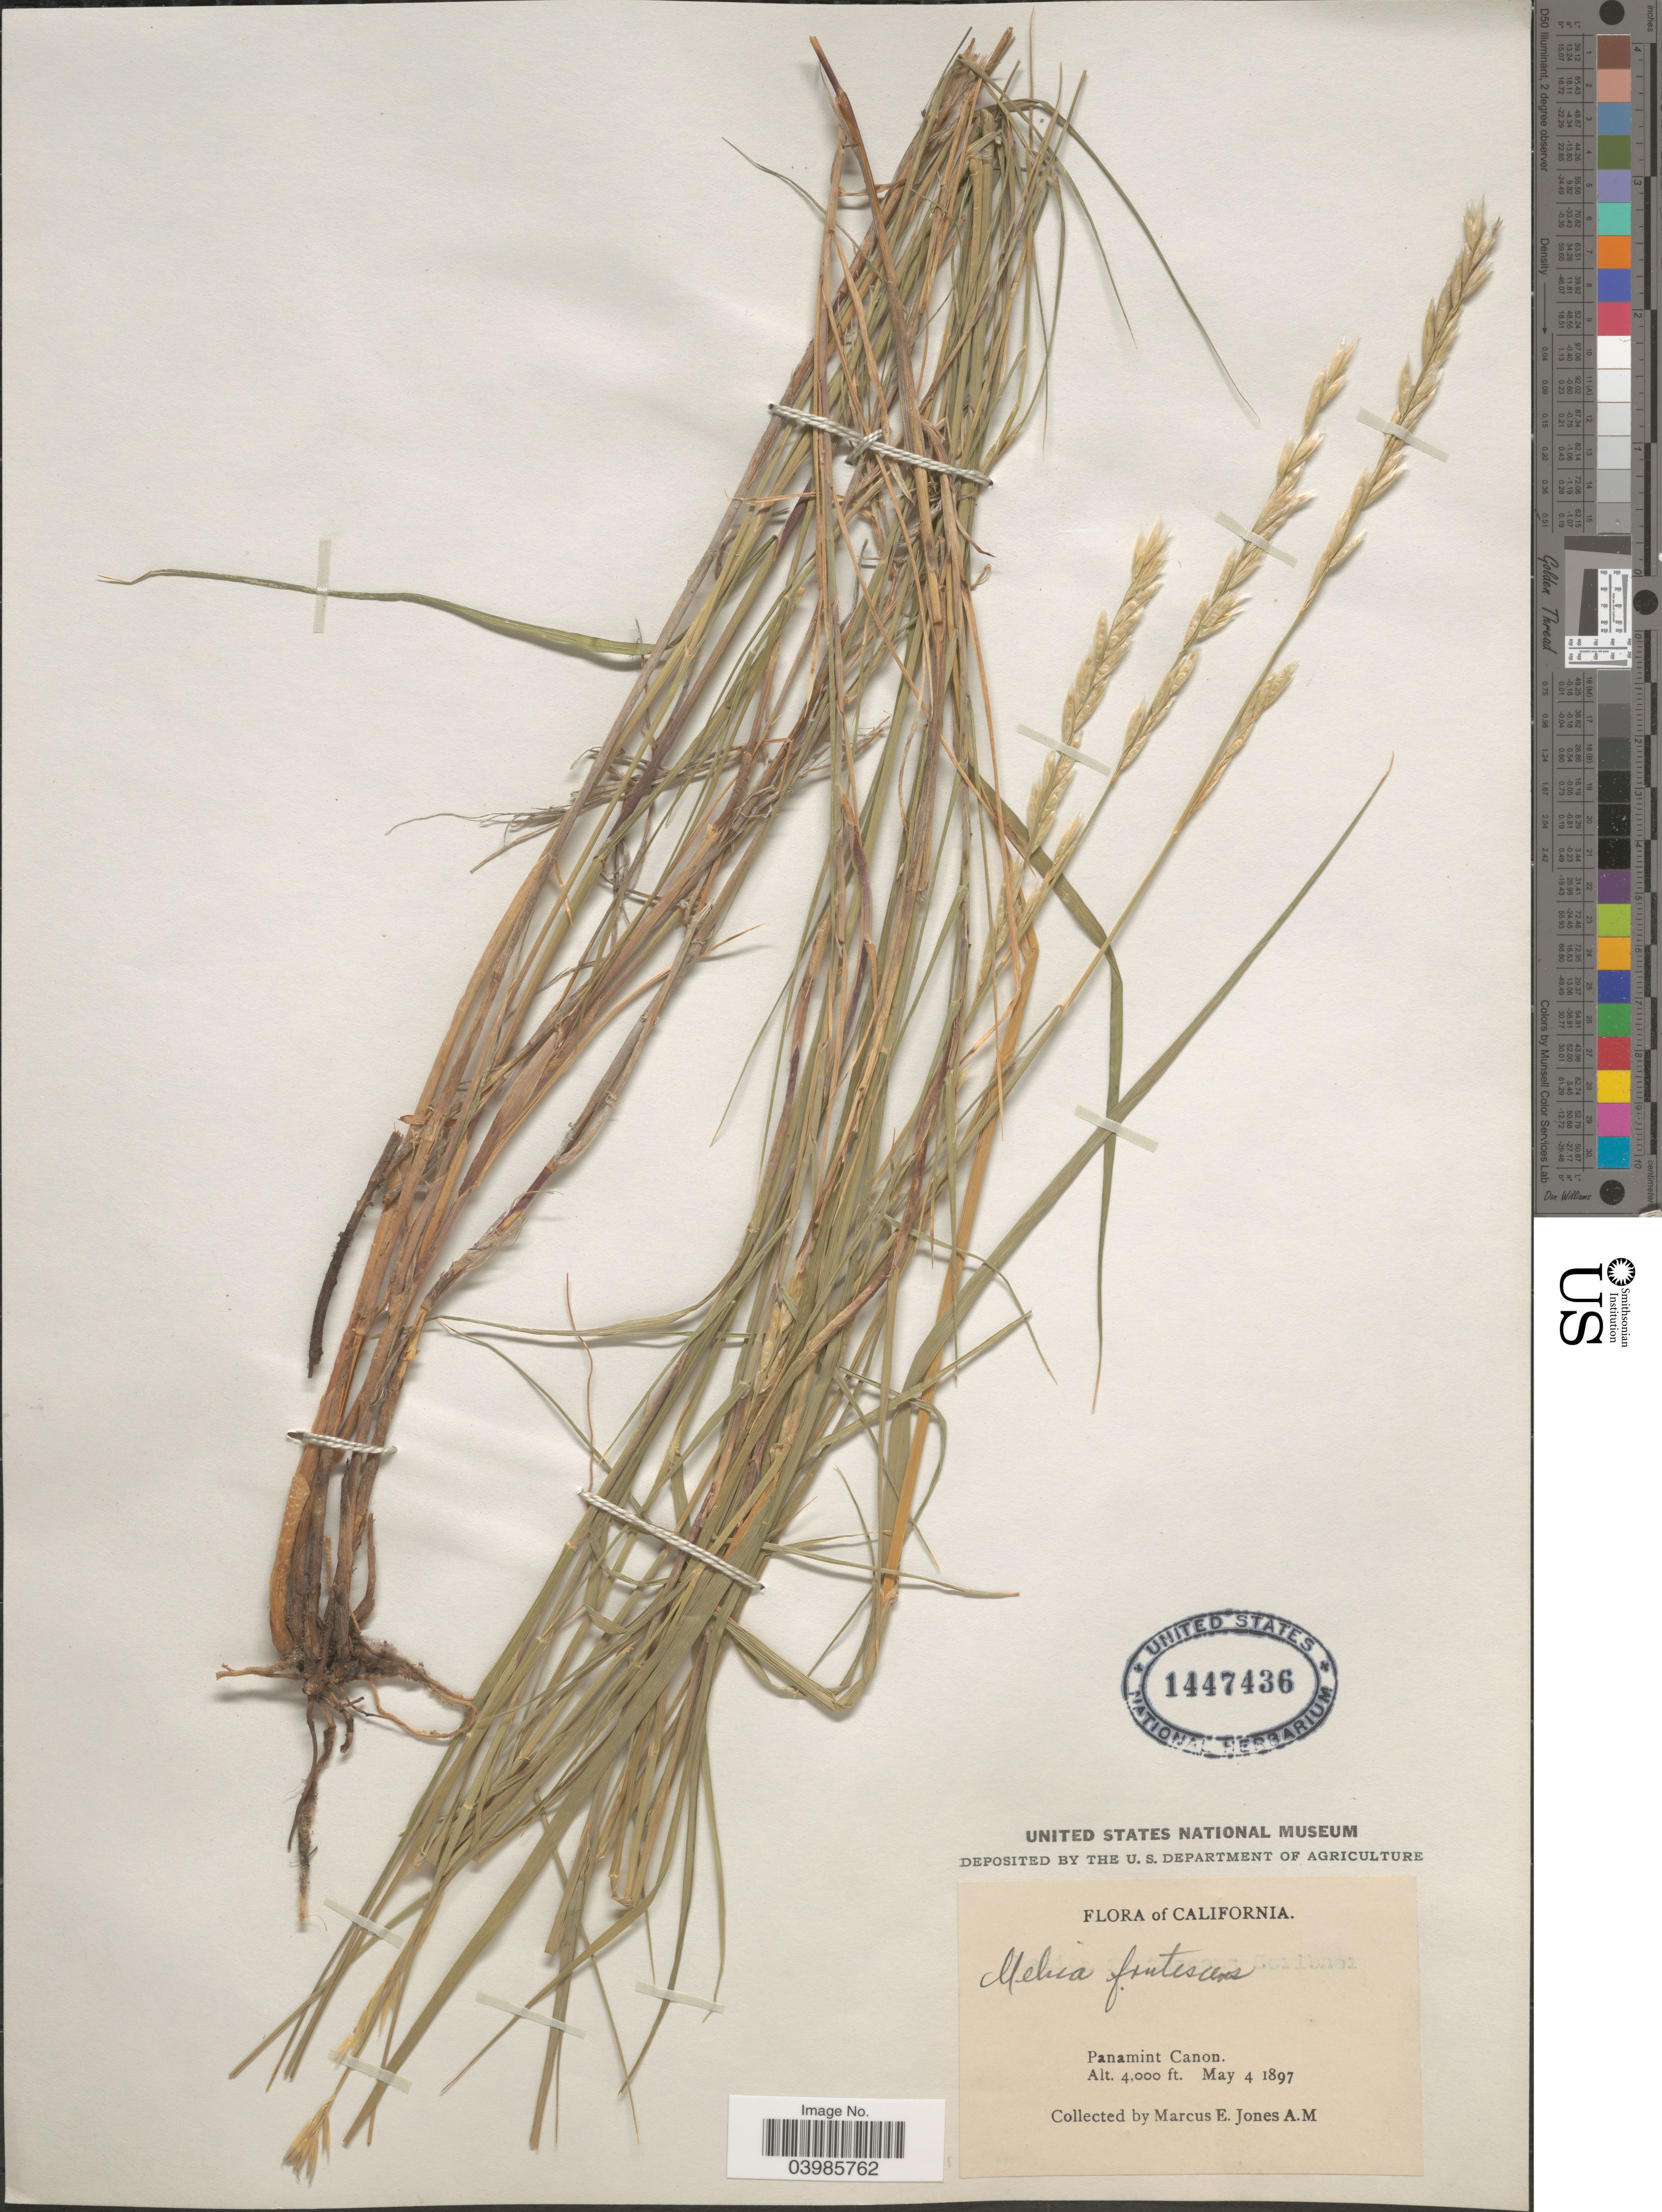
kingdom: Plantae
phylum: Tracheophyta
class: Liliopsida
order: Poales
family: Poaceae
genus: Melica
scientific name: Melica frutescens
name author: Scribn.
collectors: M. E. Jones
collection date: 1897-05-04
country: United States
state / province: California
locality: Panamint Canon.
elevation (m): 1219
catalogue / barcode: US 1447436